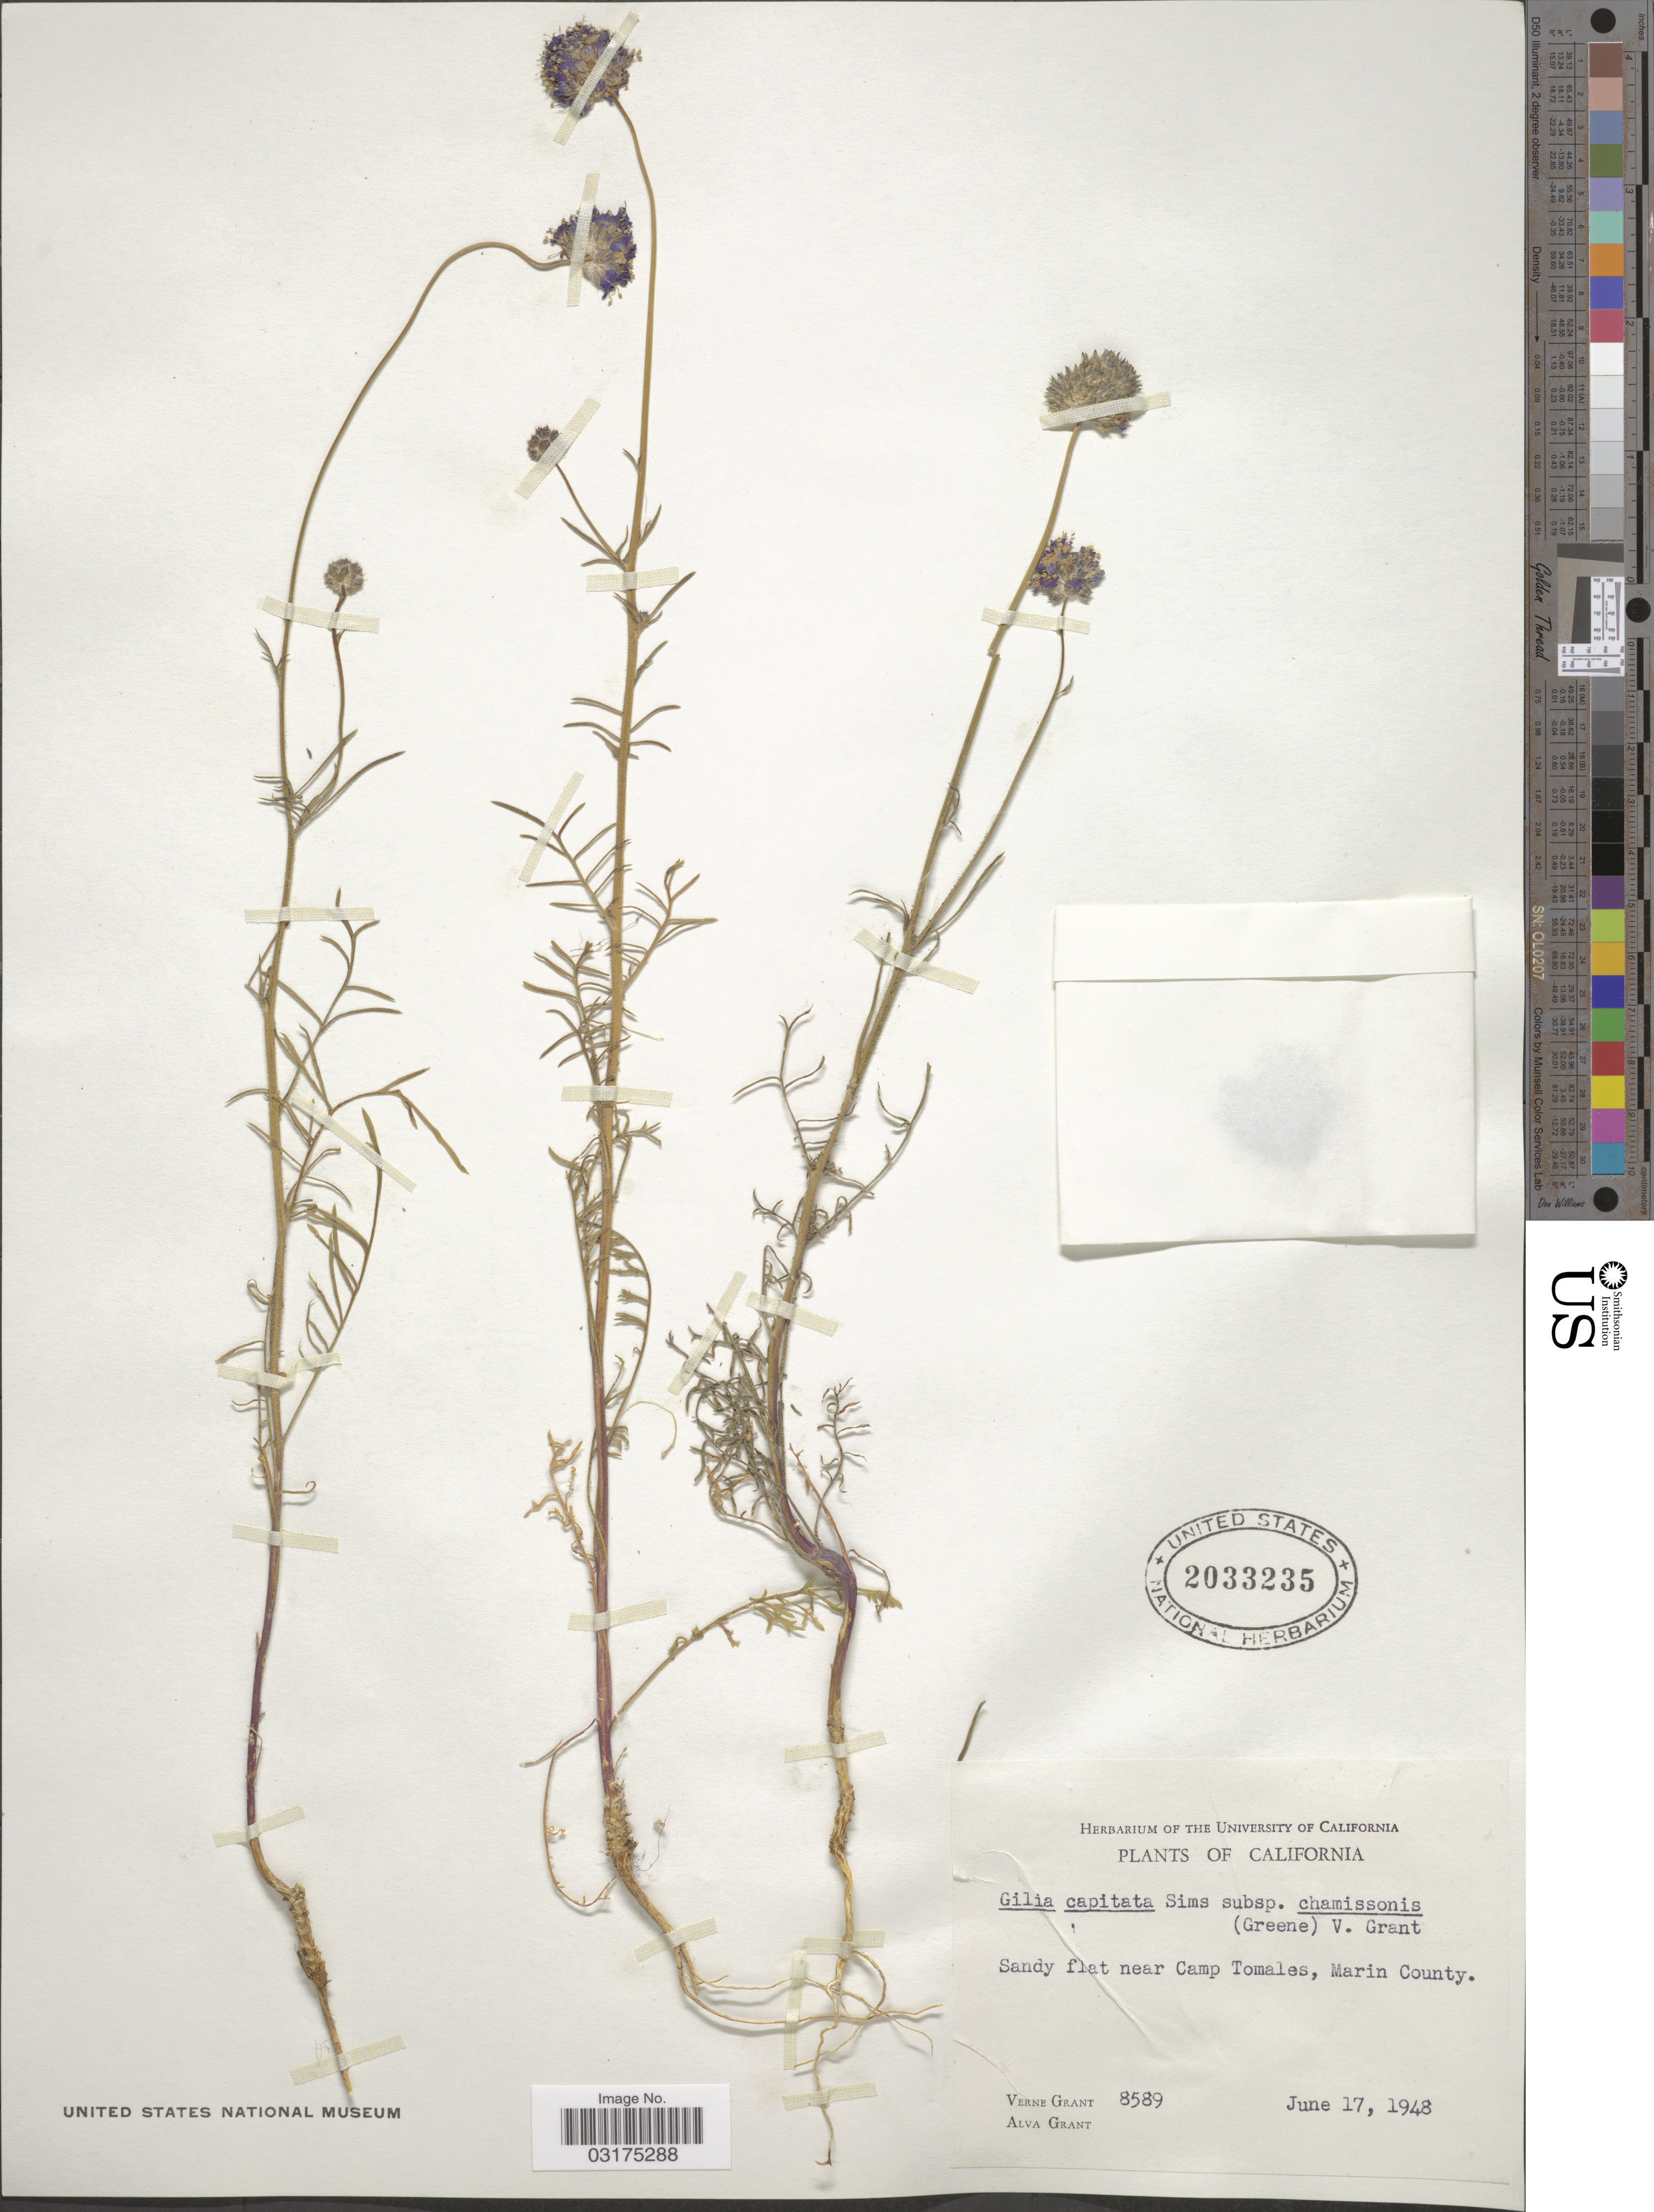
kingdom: Plantae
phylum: Tracheophyta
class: Magnoliopsida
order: Ericales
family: Polemoniaceae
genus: Gilia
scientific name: Gilia capitata subsp. chamissonis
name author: (Greene) V.E. Grant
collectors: V. Grant & A. Grant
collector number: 8589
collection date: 1948-06-17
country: United States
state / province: California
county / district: Marin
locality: Sandy flat near Camp Tomales, Marin County.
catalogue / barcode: US 2033235